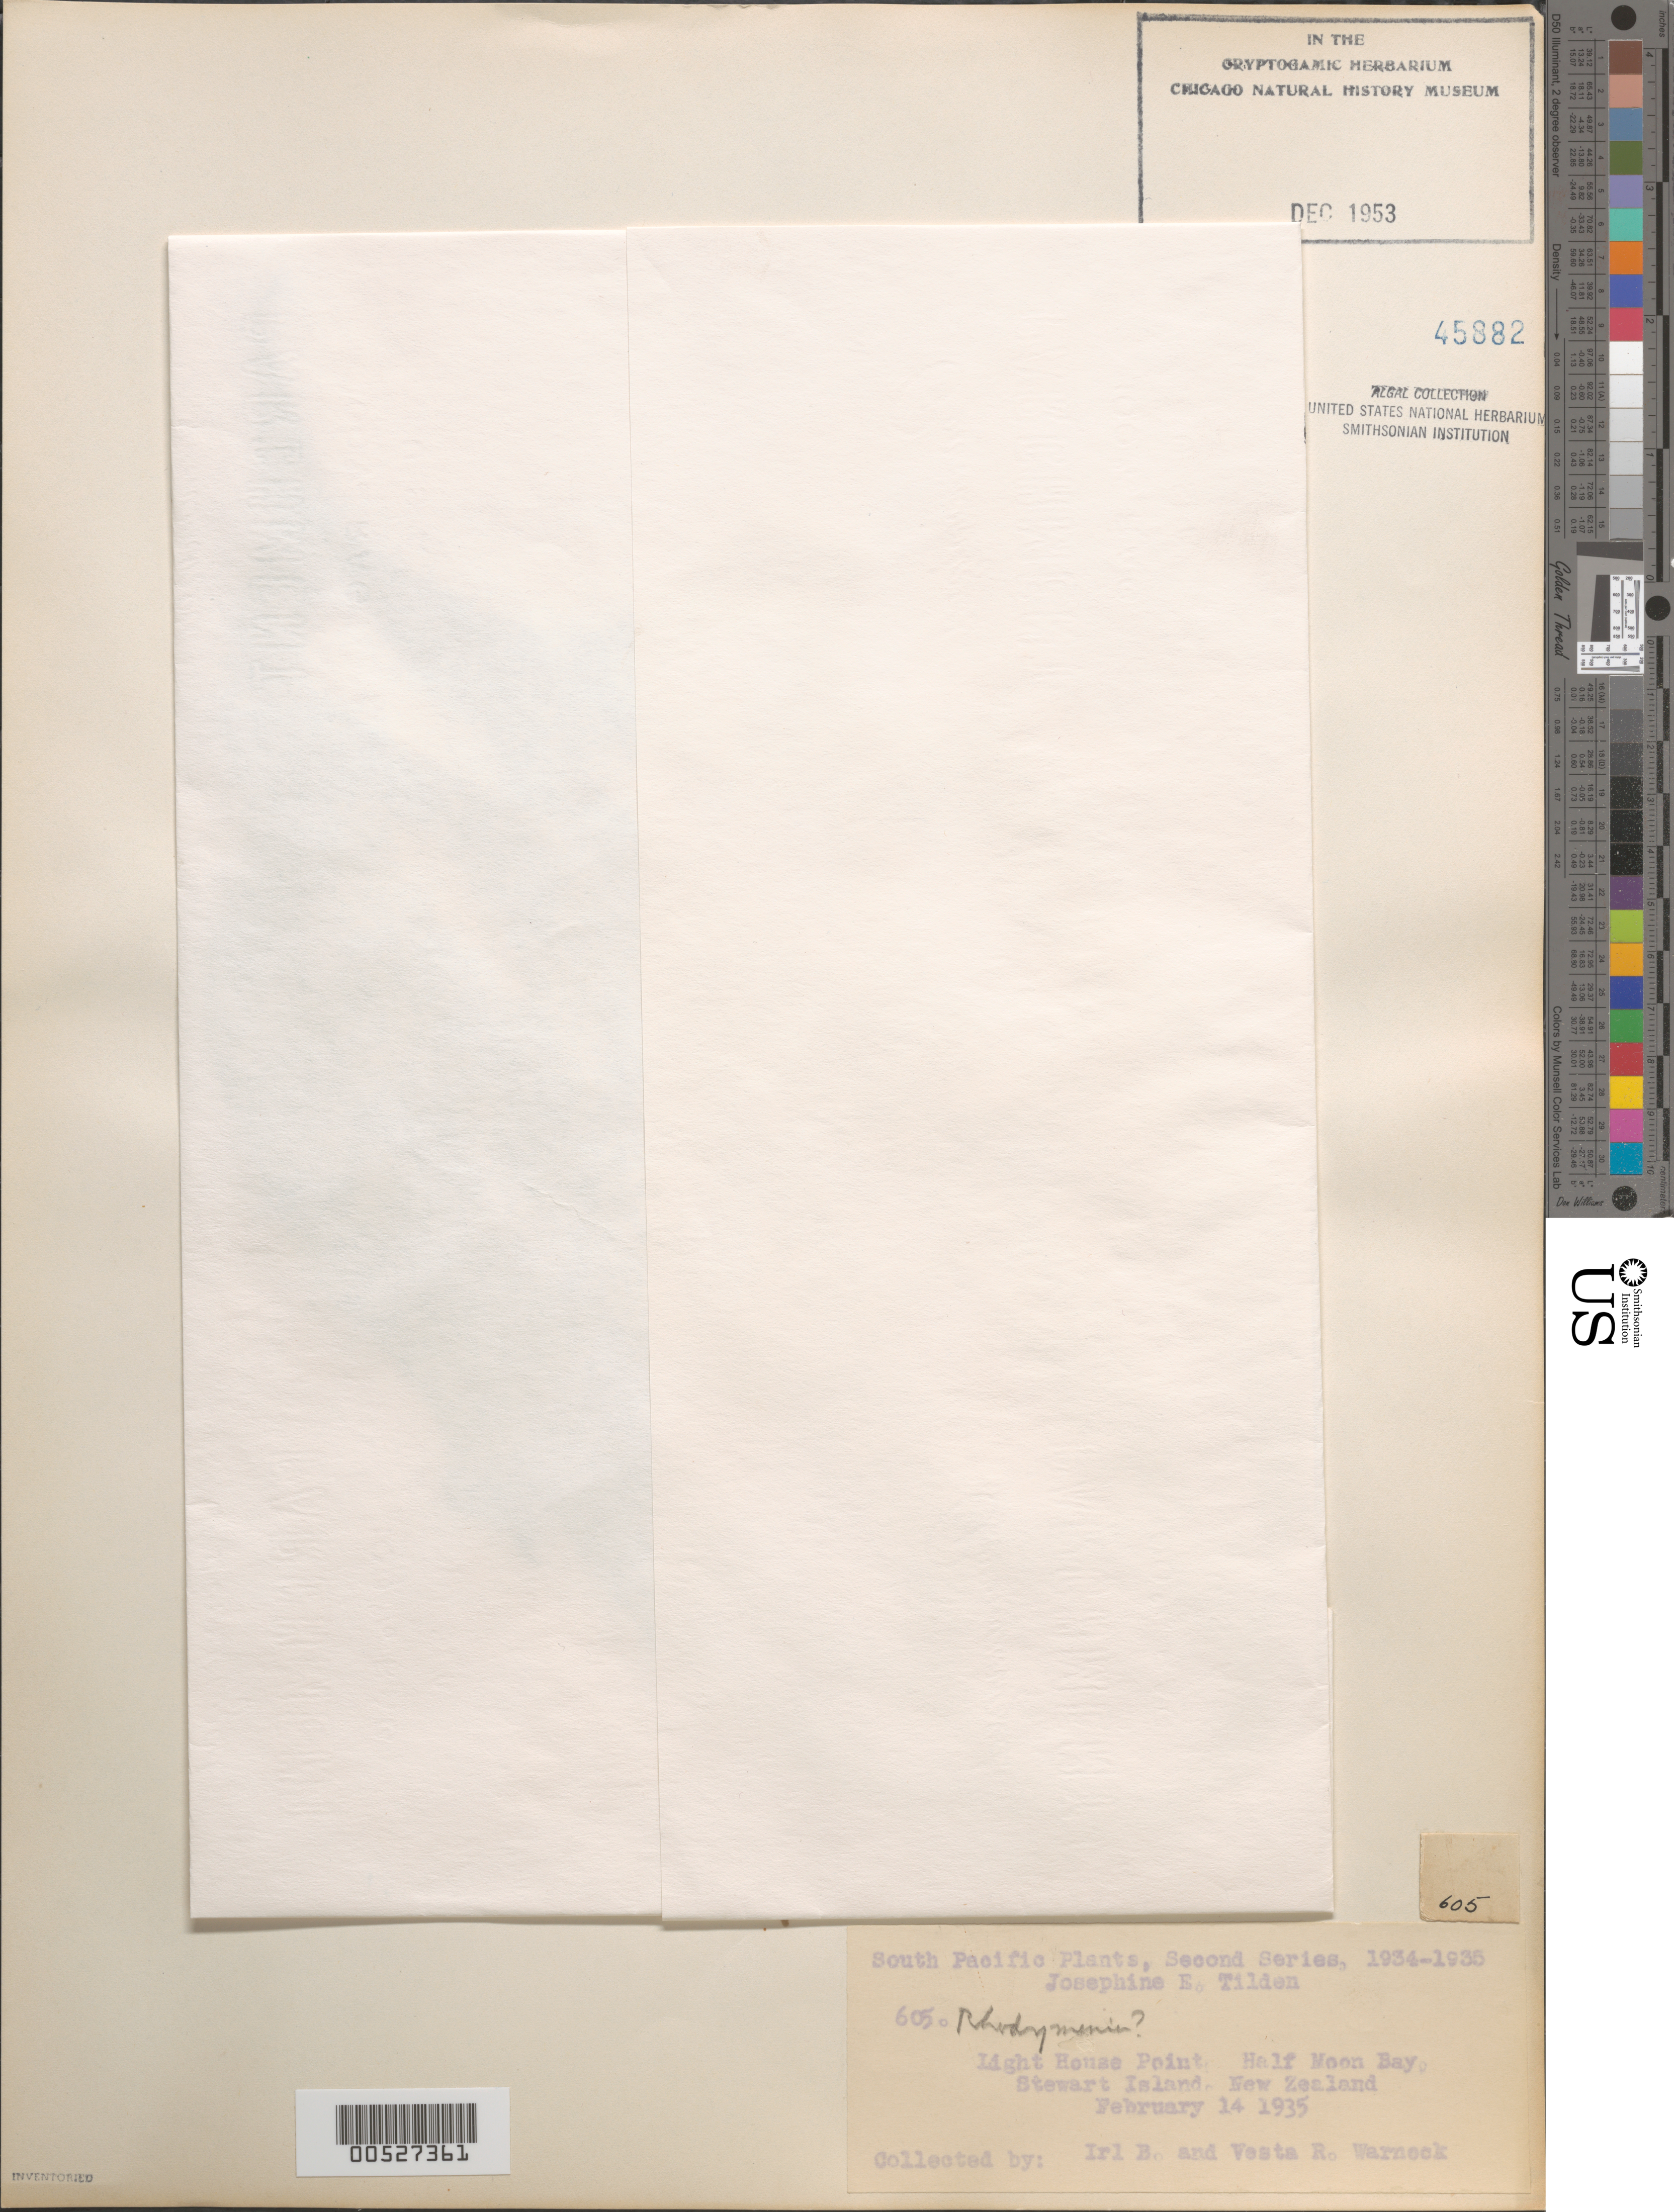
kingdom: Plantae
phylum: Rhodophyta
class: Florideophyceae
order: Rhodymeniales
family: Rhodymeniaceae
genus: Rhodymenia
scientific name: Rhodymenia sp.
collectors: I. Warnock & V. Warnock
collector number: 605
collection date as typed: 14 Feb 1935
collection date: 1935-02-14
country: New Zealand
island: Stewart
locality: Lighthouse point, half moon bay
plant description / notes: Tilden, South Pacific Plants, Second Series, 1934-1935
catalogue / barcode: US 45882